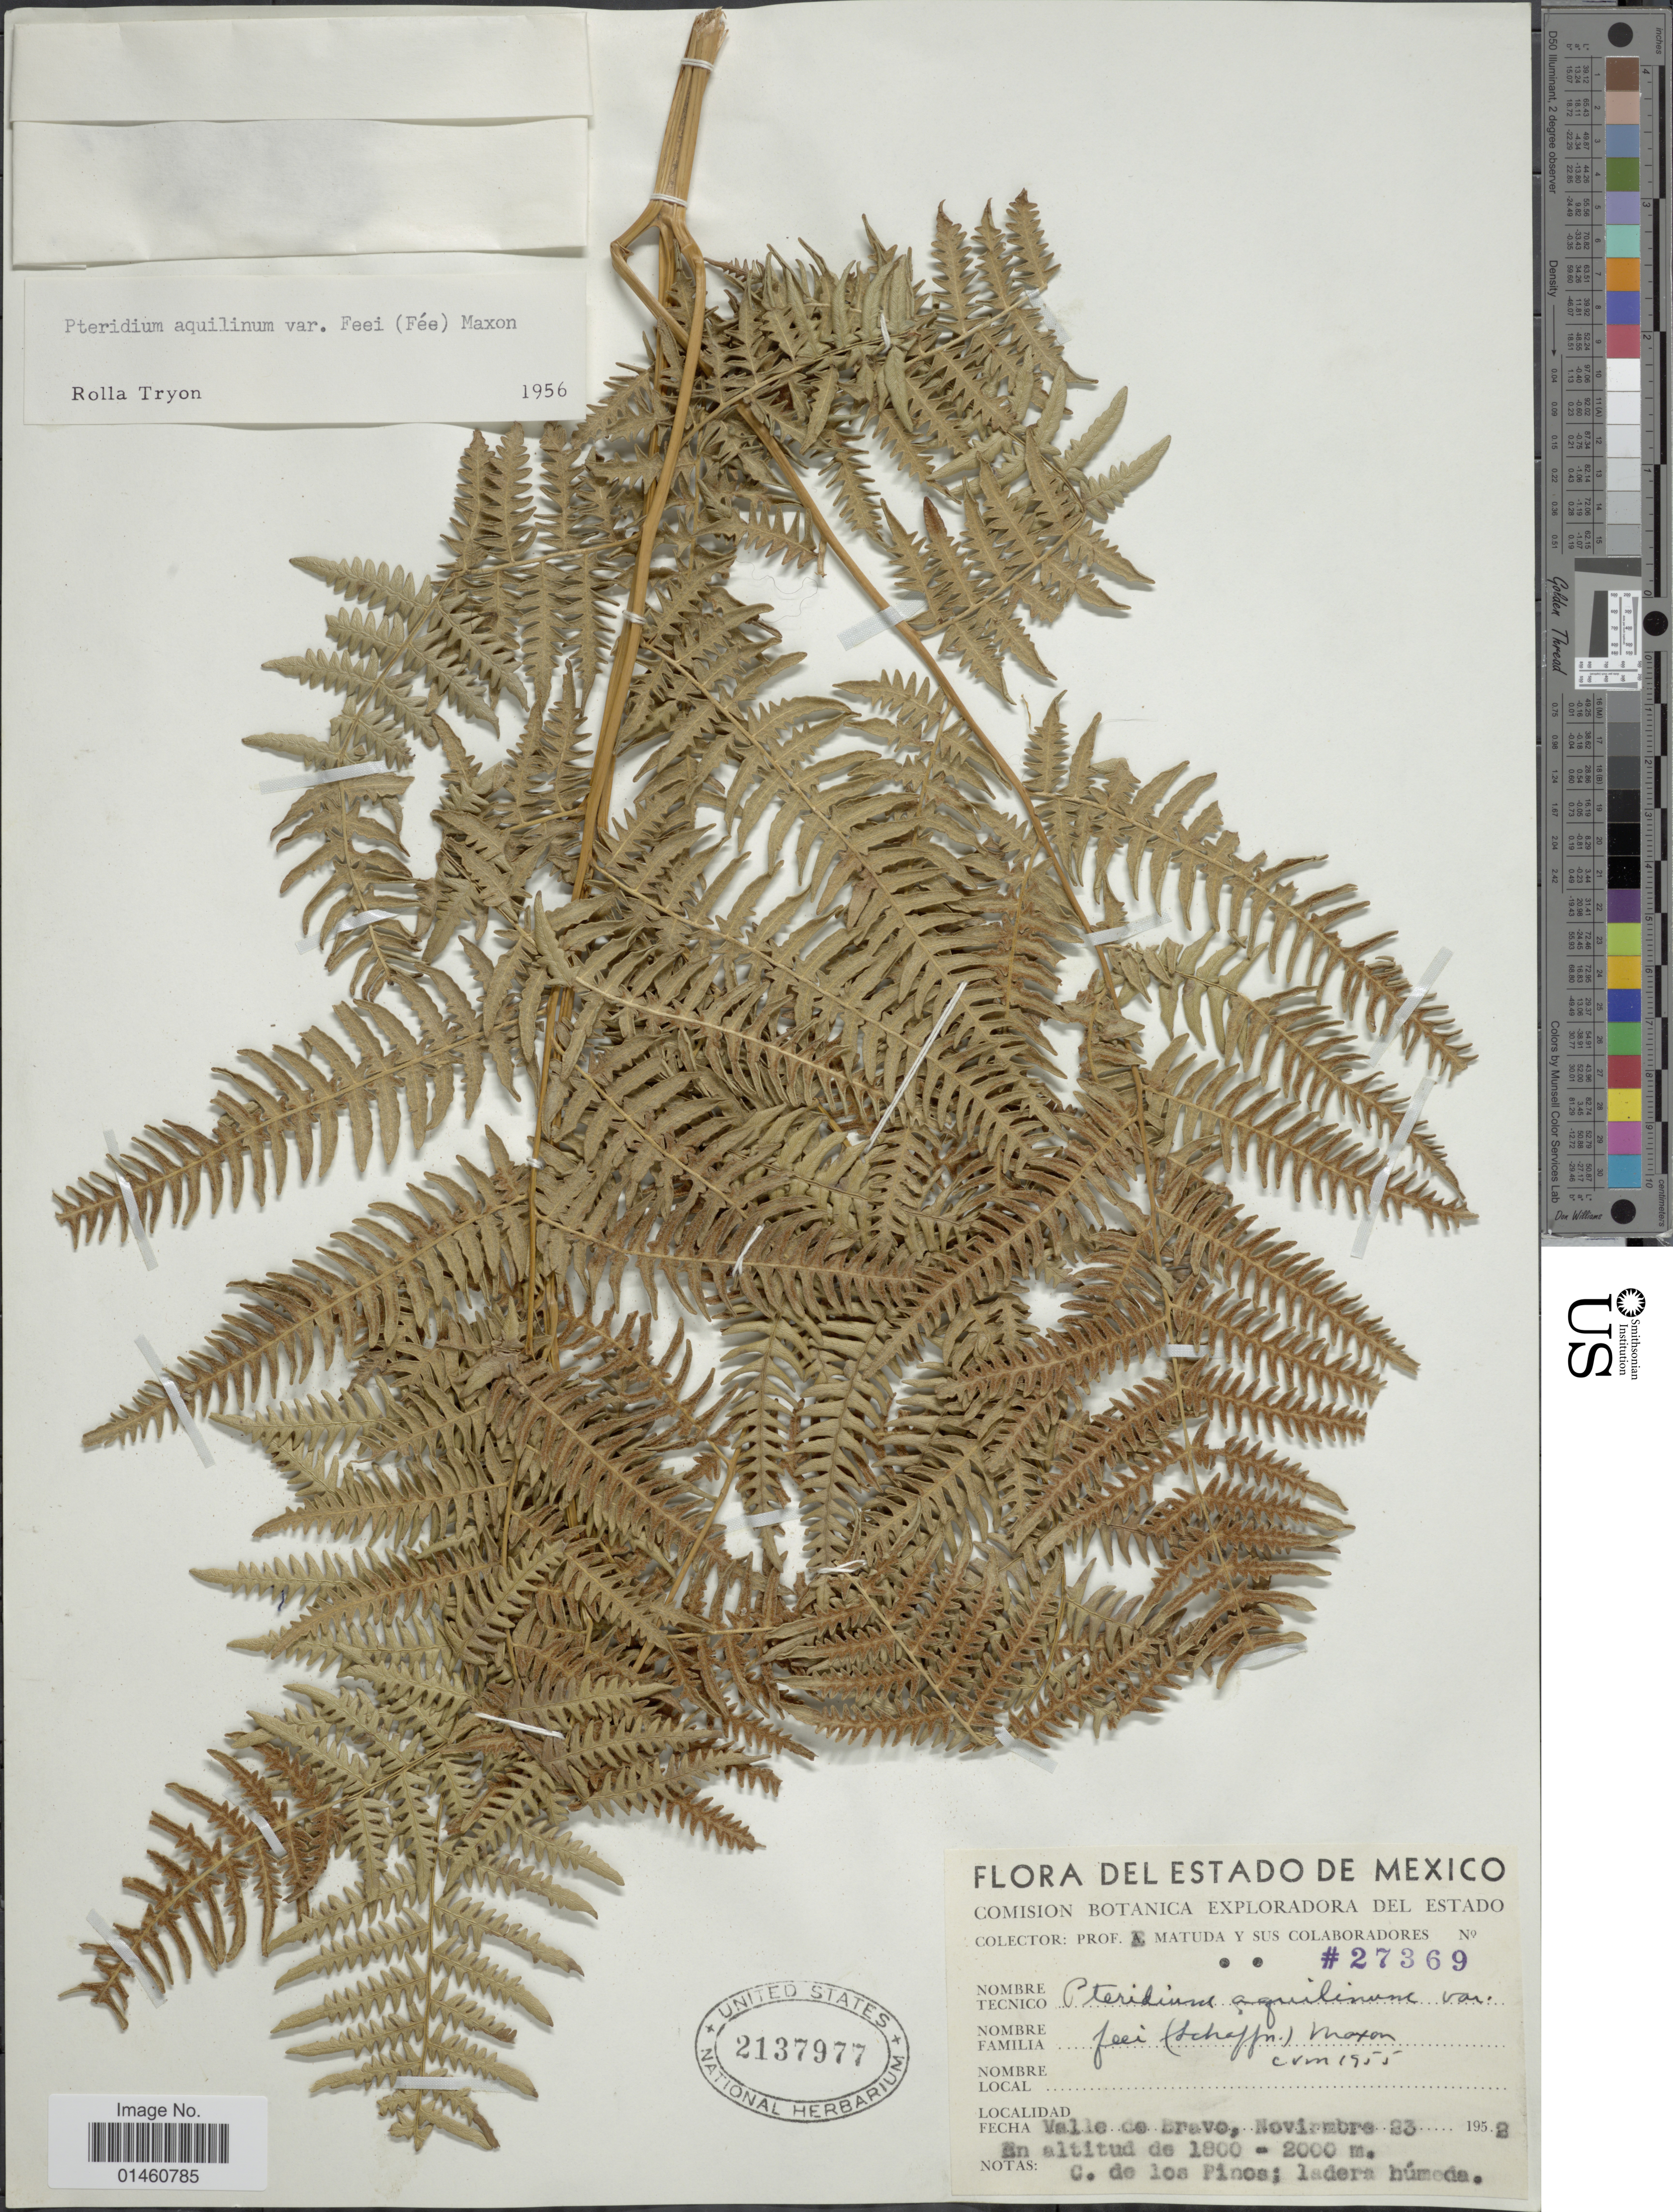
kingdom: Plantae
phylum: Tracheophyta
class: Polypodiopsida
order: Polypodiales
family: Dennstaedtiaceae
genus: Pteridium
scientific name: Pteridium aquilinum var. feei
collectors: E. Matuda & et al.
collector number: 27369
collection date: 1952-11-23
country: Mexico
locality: Del estado de Mexico, Valle de Braco.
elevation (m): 1800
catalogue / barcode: US 2137977